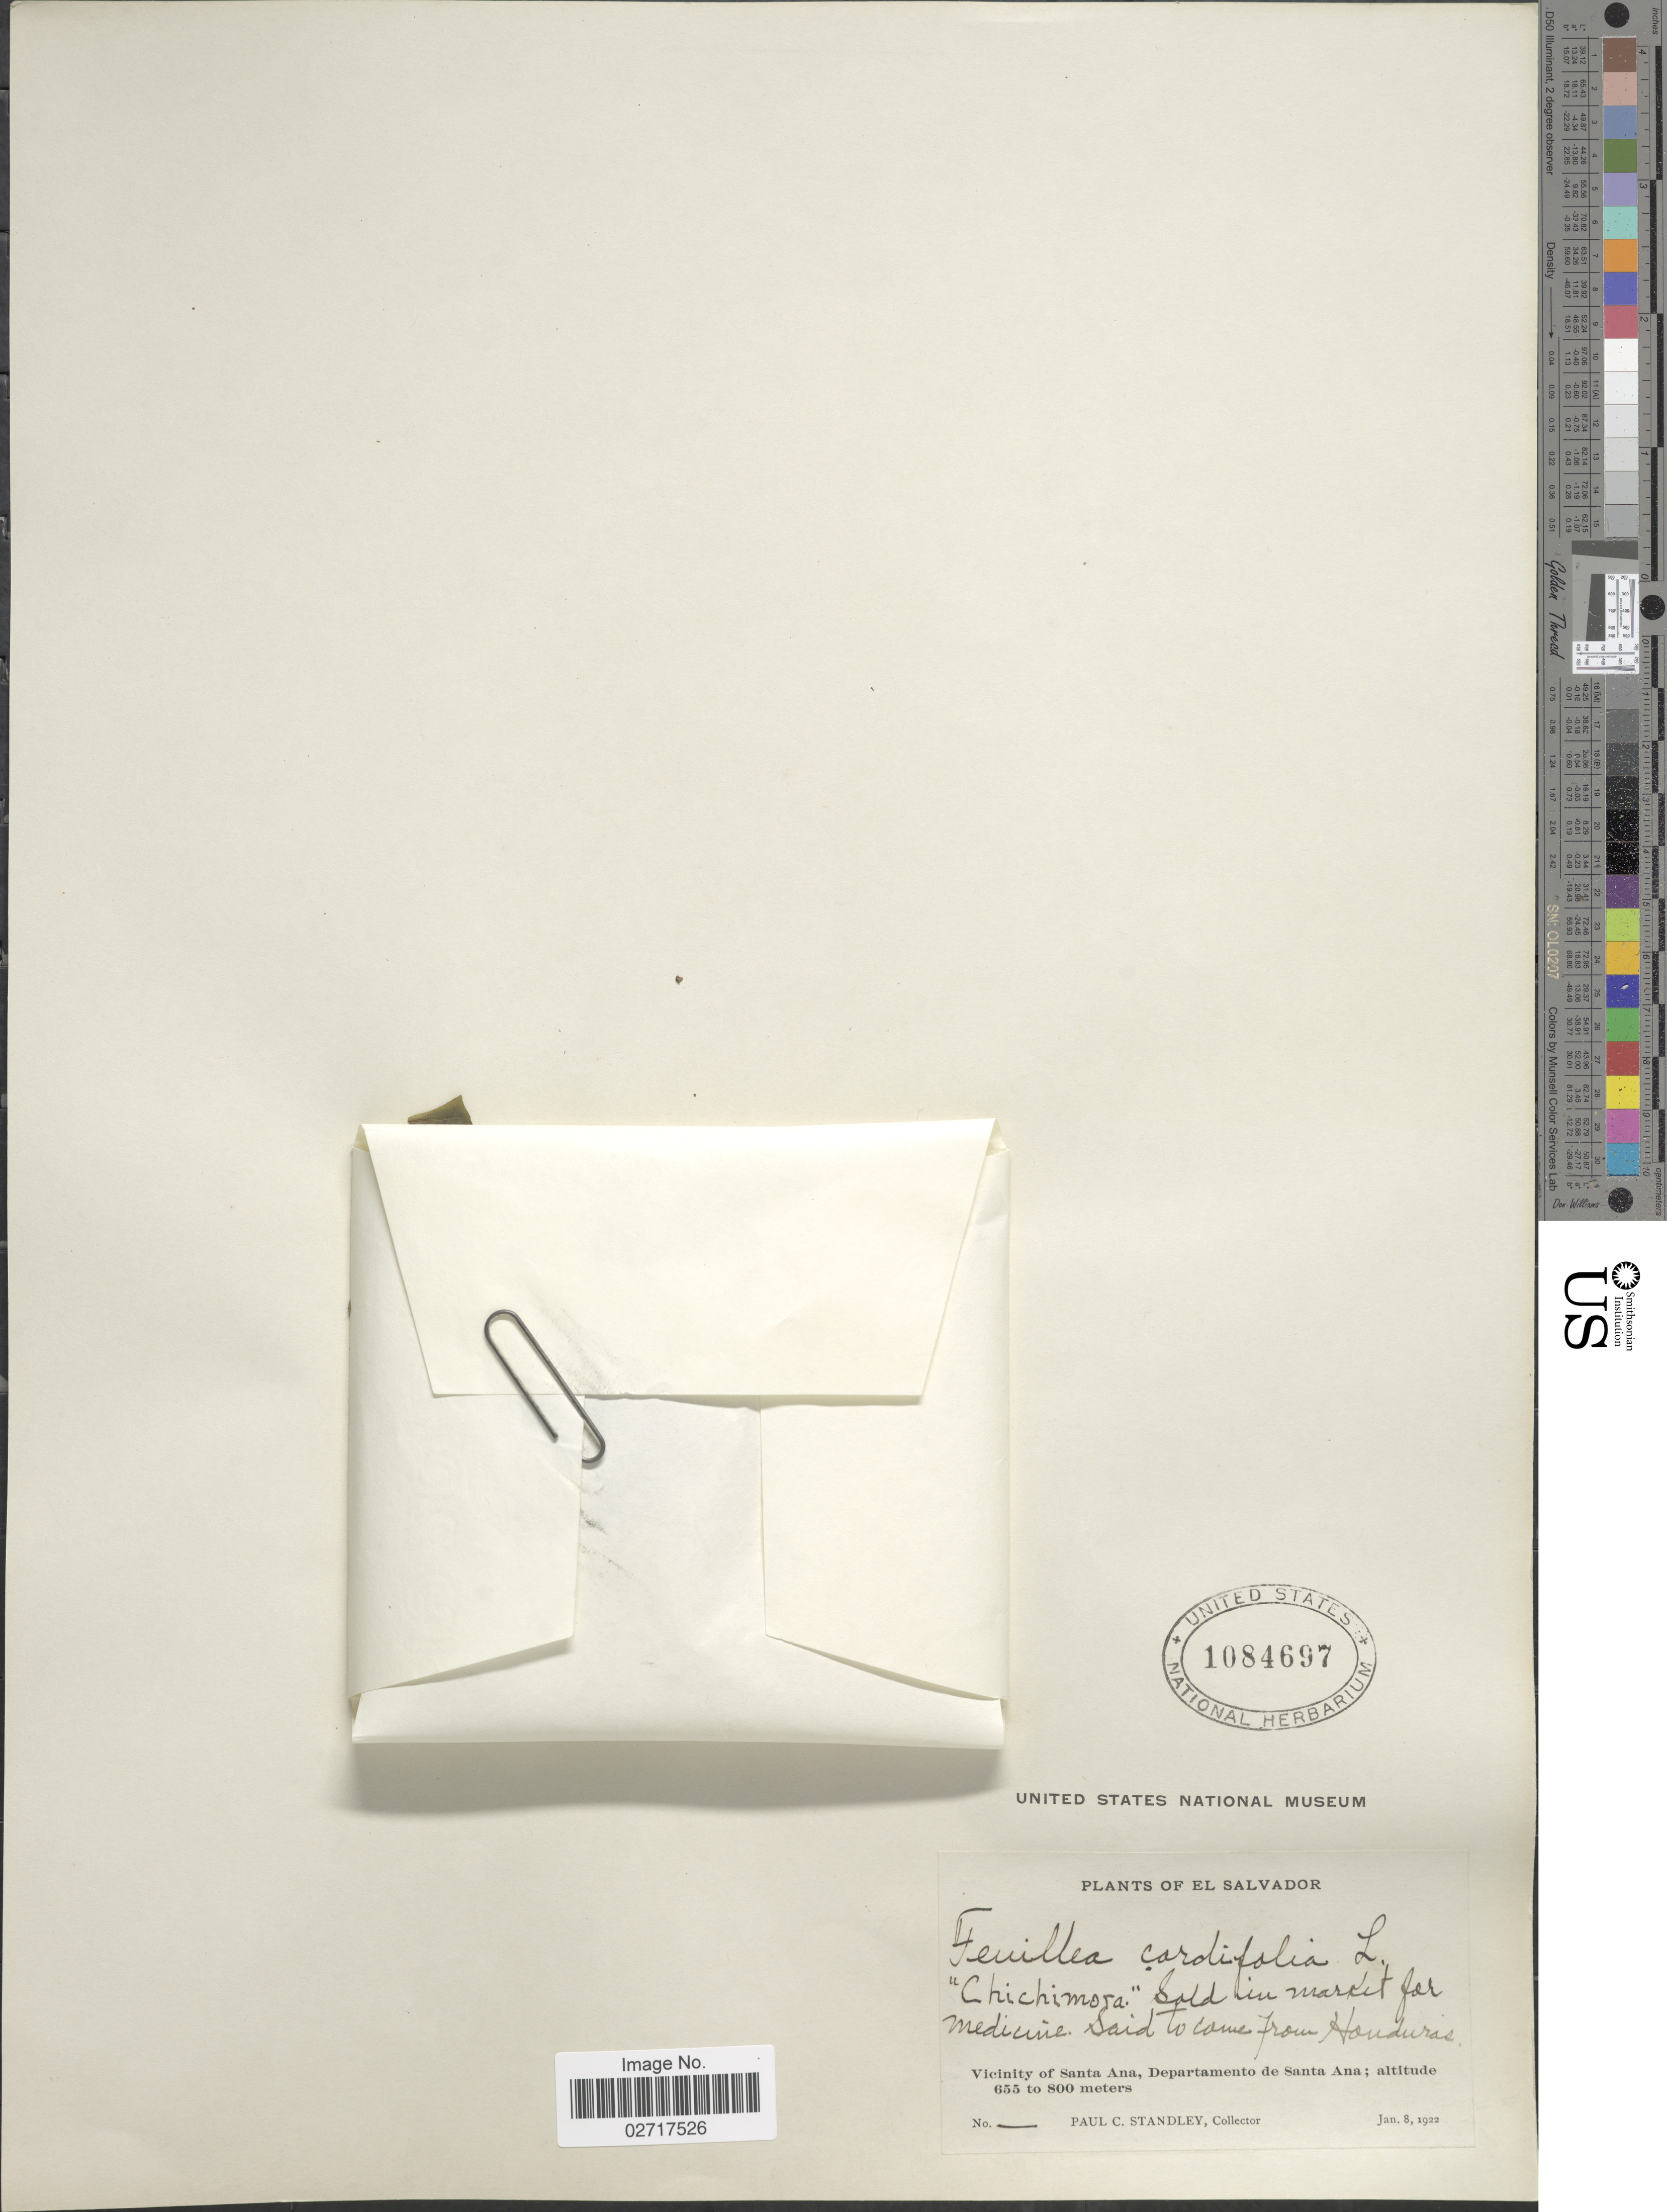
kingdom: Plantae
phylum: Tracheophyta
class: Magnoliopsida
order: Cucurbitales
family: Cucurbitaceae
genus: Fevillea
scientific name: Fevillea cordifolia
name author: L.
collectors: P. C. Standley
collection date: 1922-01-08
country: El Salvador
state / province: Santa Ana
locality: Vicinity of Santa Ana, Departamento de Santa Ana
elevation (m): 655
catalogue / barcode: US 1084697